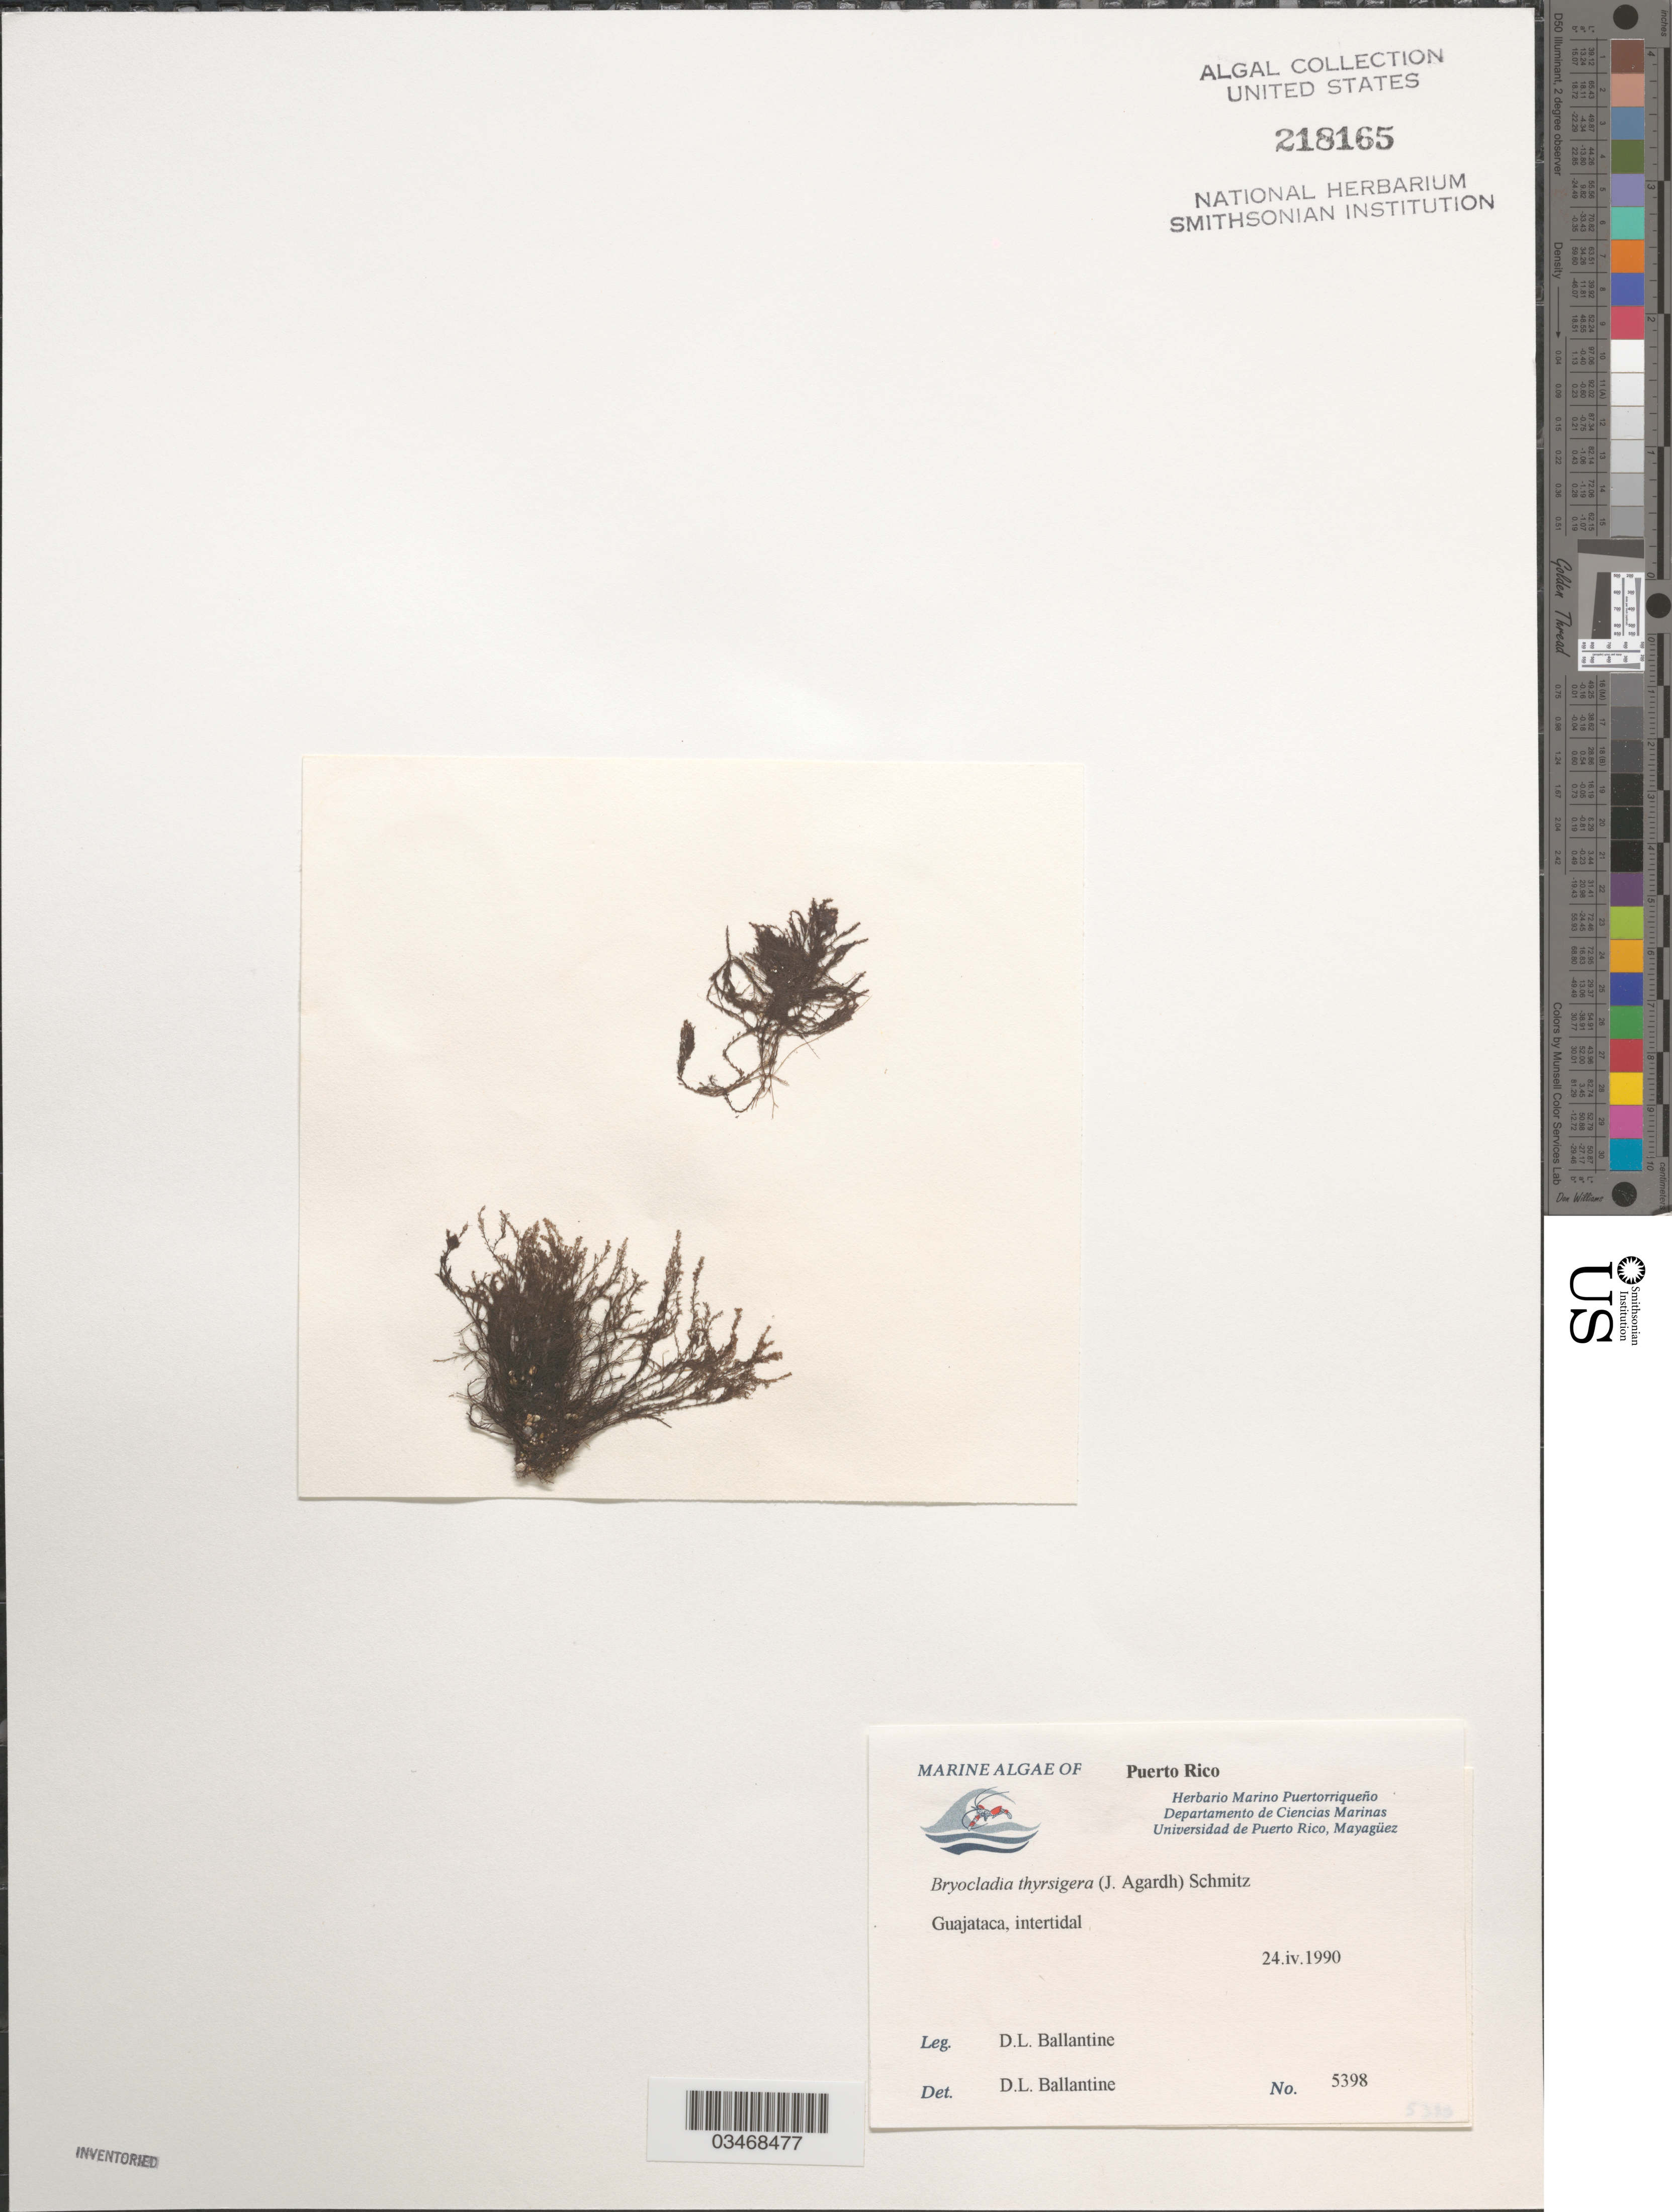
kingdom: Plantae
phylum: Rhodophyta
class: Florideophyceae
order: Ceramiales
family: Rhodomelaceae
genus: Bryocladia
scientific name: Bryocladia thyrsigera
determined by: Ballantine, D. L.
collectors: D.L. Ballantine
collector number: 5398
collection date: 1990-04-24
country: Puerto Rico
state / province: Guajataca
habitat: Intertidal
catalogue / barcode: US 218165